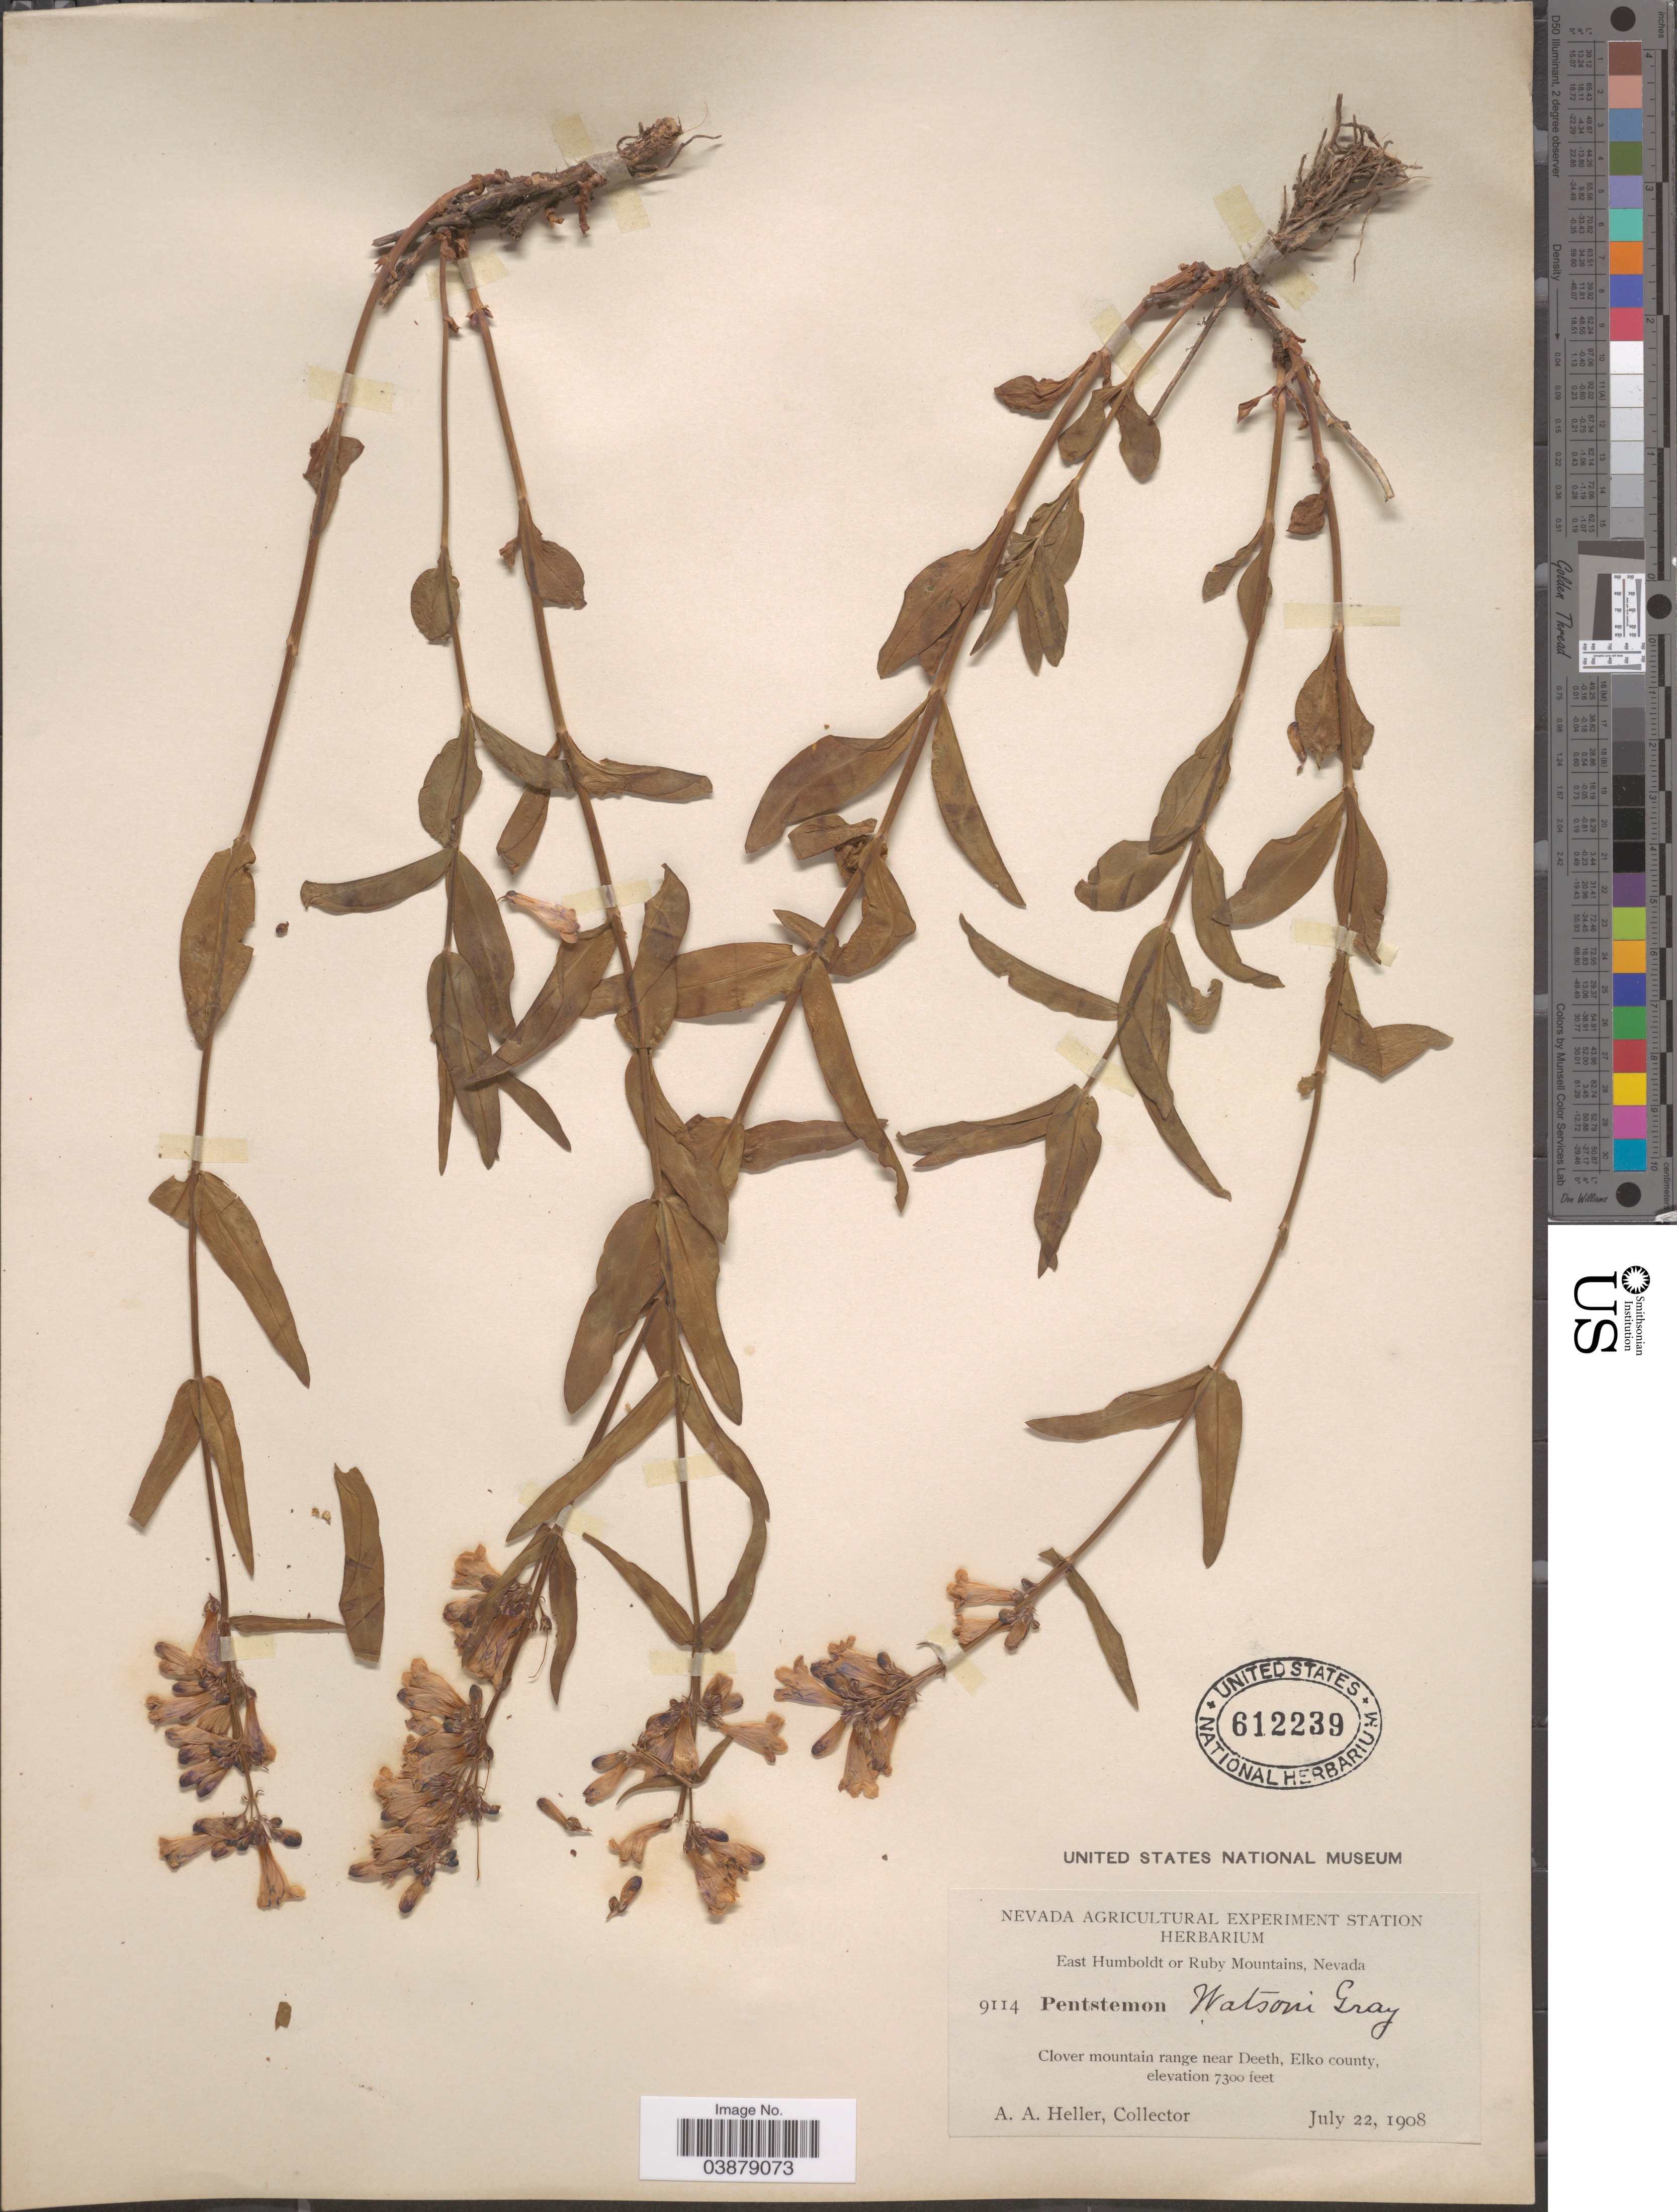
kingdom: Plantae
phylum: Tracheophyta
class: Magnoliopsida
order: Lamiales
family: Plantaginaceae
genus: Penstemon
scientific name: Penstemon watsonii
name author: A. Gray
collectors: A. A. Heller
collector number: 9114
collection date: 1908-07-22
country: United States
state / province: Nevada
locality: East Humboldt or Ruby Mountains. Clover mountain range near Deeth, Elko county.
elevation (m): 2225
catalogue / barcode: US 612239